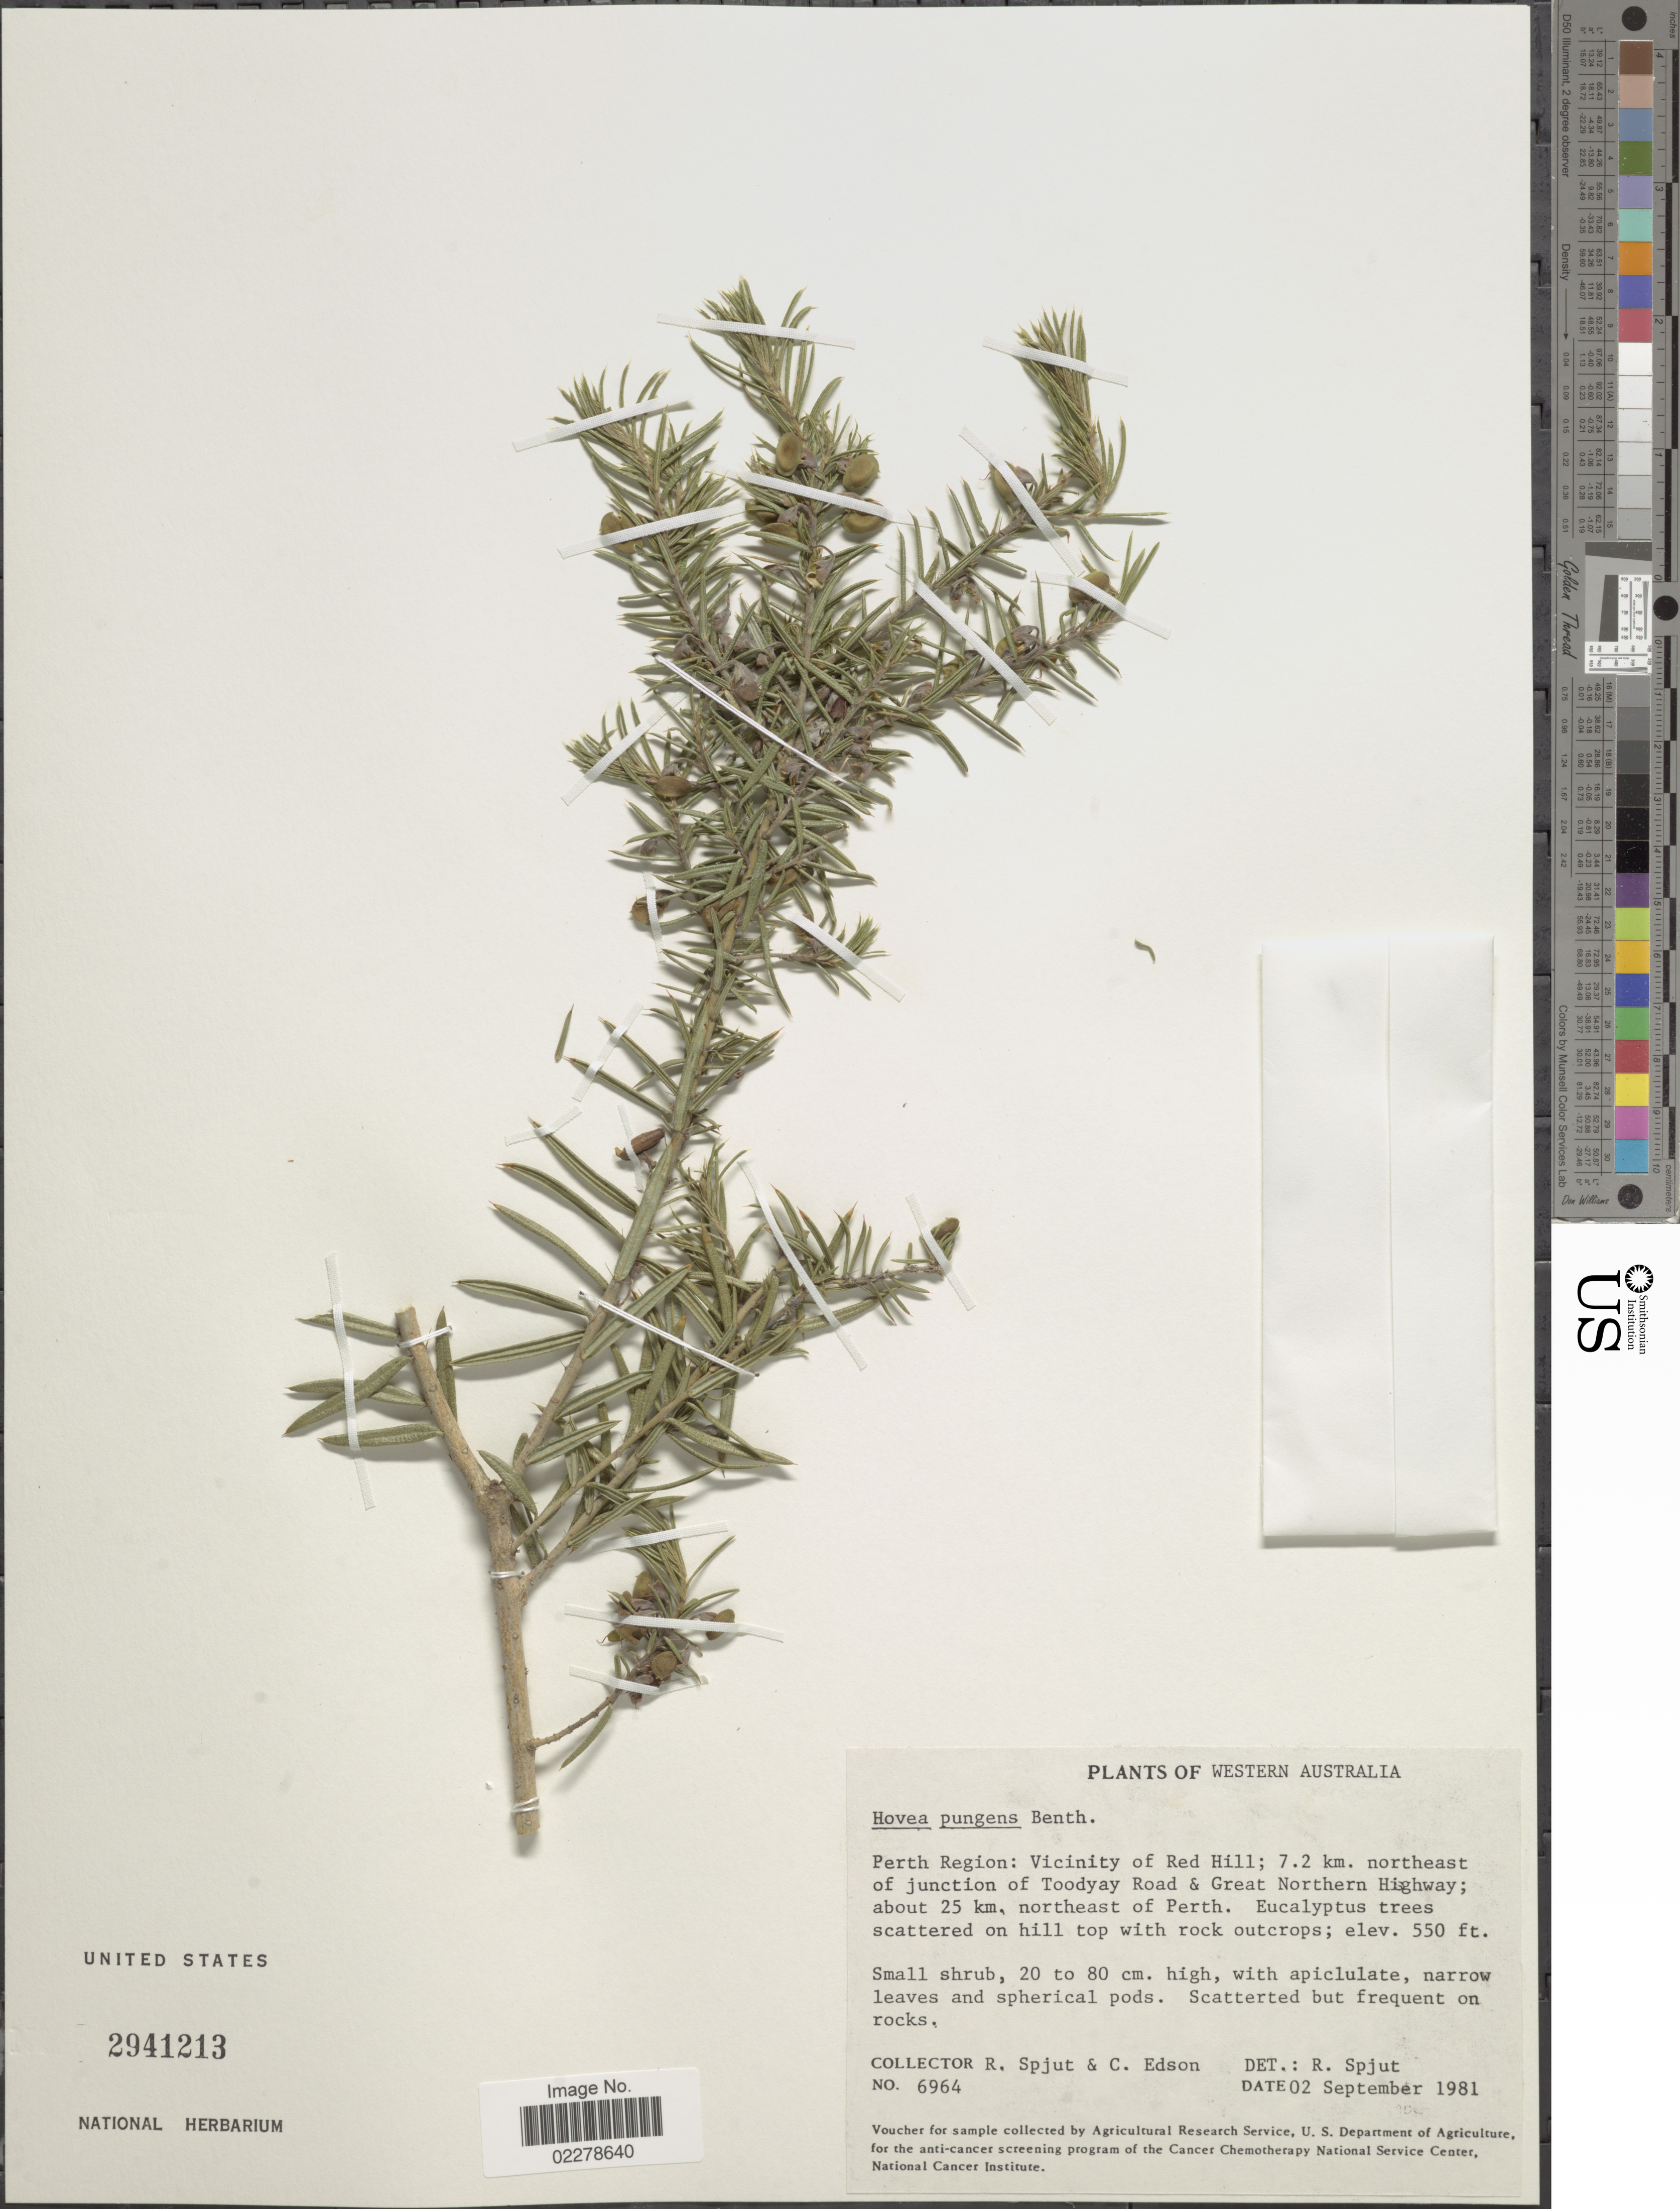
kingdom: Plantae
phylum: Tracheophyta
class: Magnoliopsida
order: Fabales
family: Fabaceae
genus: Hovea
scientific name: Hovea pungens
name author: Benth.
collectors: R. Spjut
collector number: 6964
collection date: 1981-09-02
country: Australia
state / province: Western Australia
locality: Perth Region: Vicinity of Red Hill; 7.2 km. northeast of junction to Toodyay Road & Great Northern Highway; about 25 km northeast of Perth.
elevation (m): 168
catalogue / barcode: US 2941213